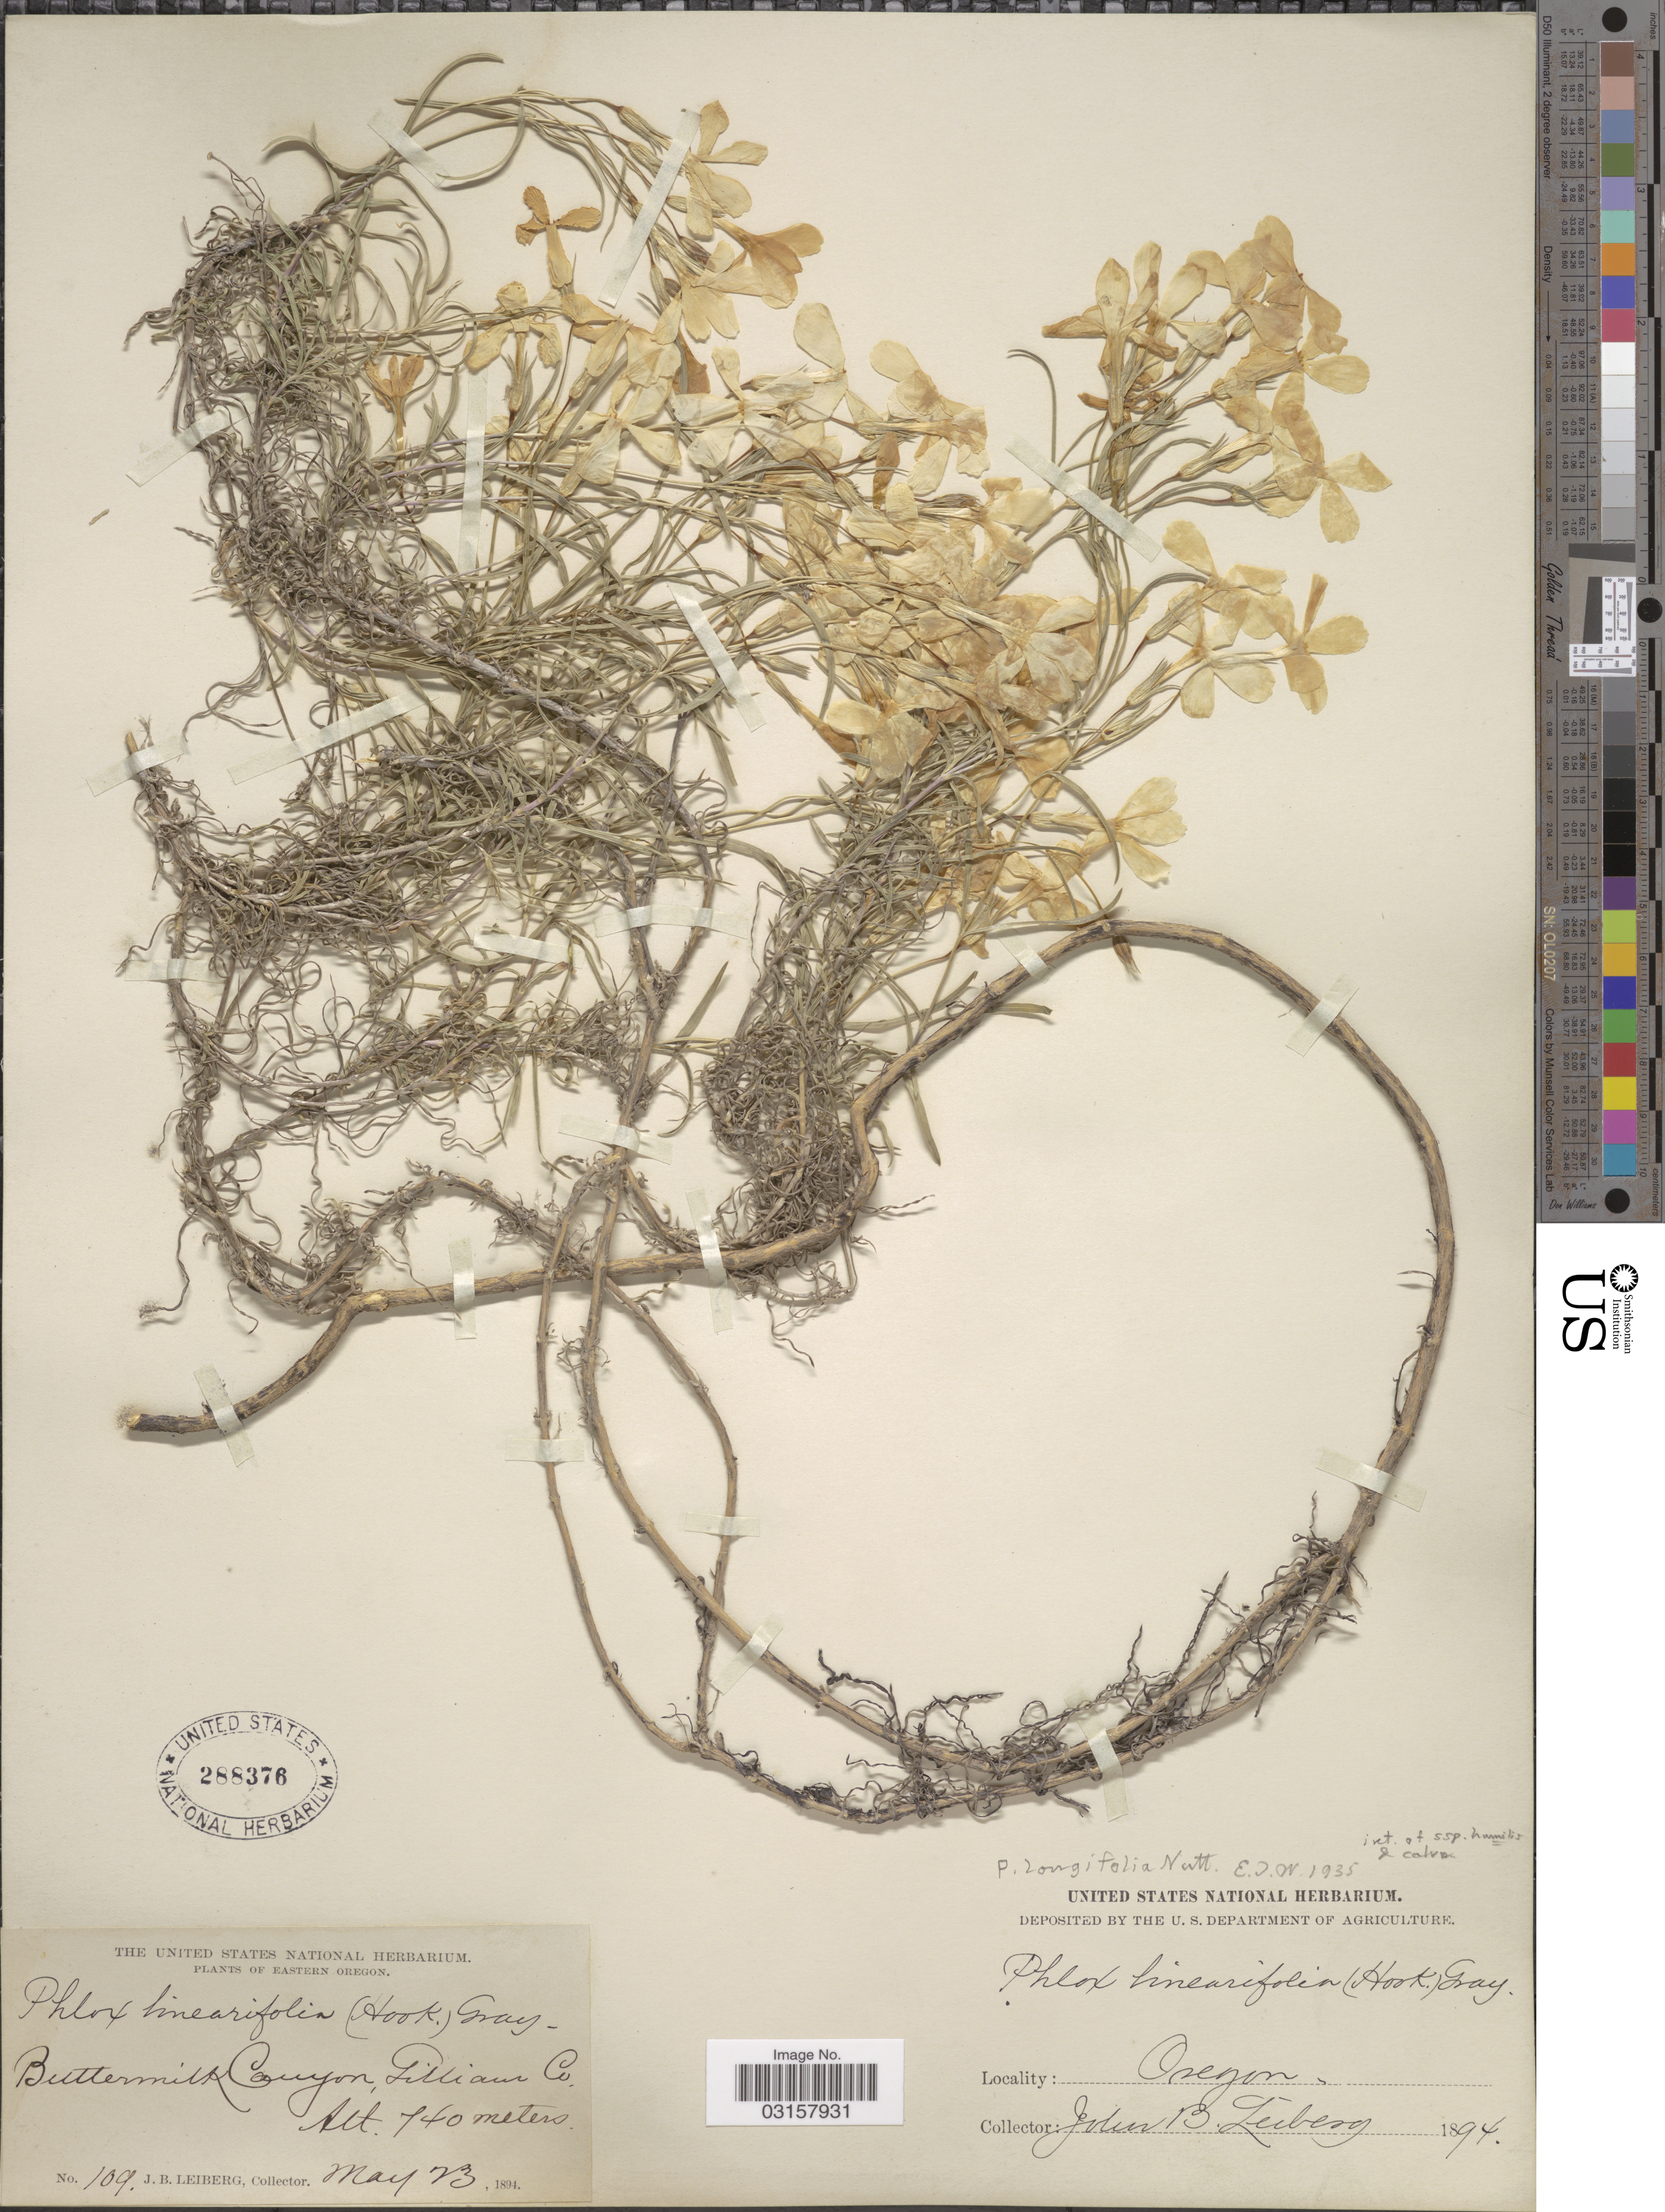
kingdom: Plantae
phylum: Tracheophyta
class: Magnoliopsida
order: Ericales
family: Polemoniaceae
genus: Phlox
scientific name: Phlox longifolia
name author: Nutt.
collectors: J. B. Leiberg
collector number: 109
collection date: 1894-05-23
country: United States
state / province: Oregon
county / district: Gilliam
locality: Eastern Oregon. Buttermilk Canyon, Gilliam Co.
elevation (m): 740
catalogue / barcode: US 288376